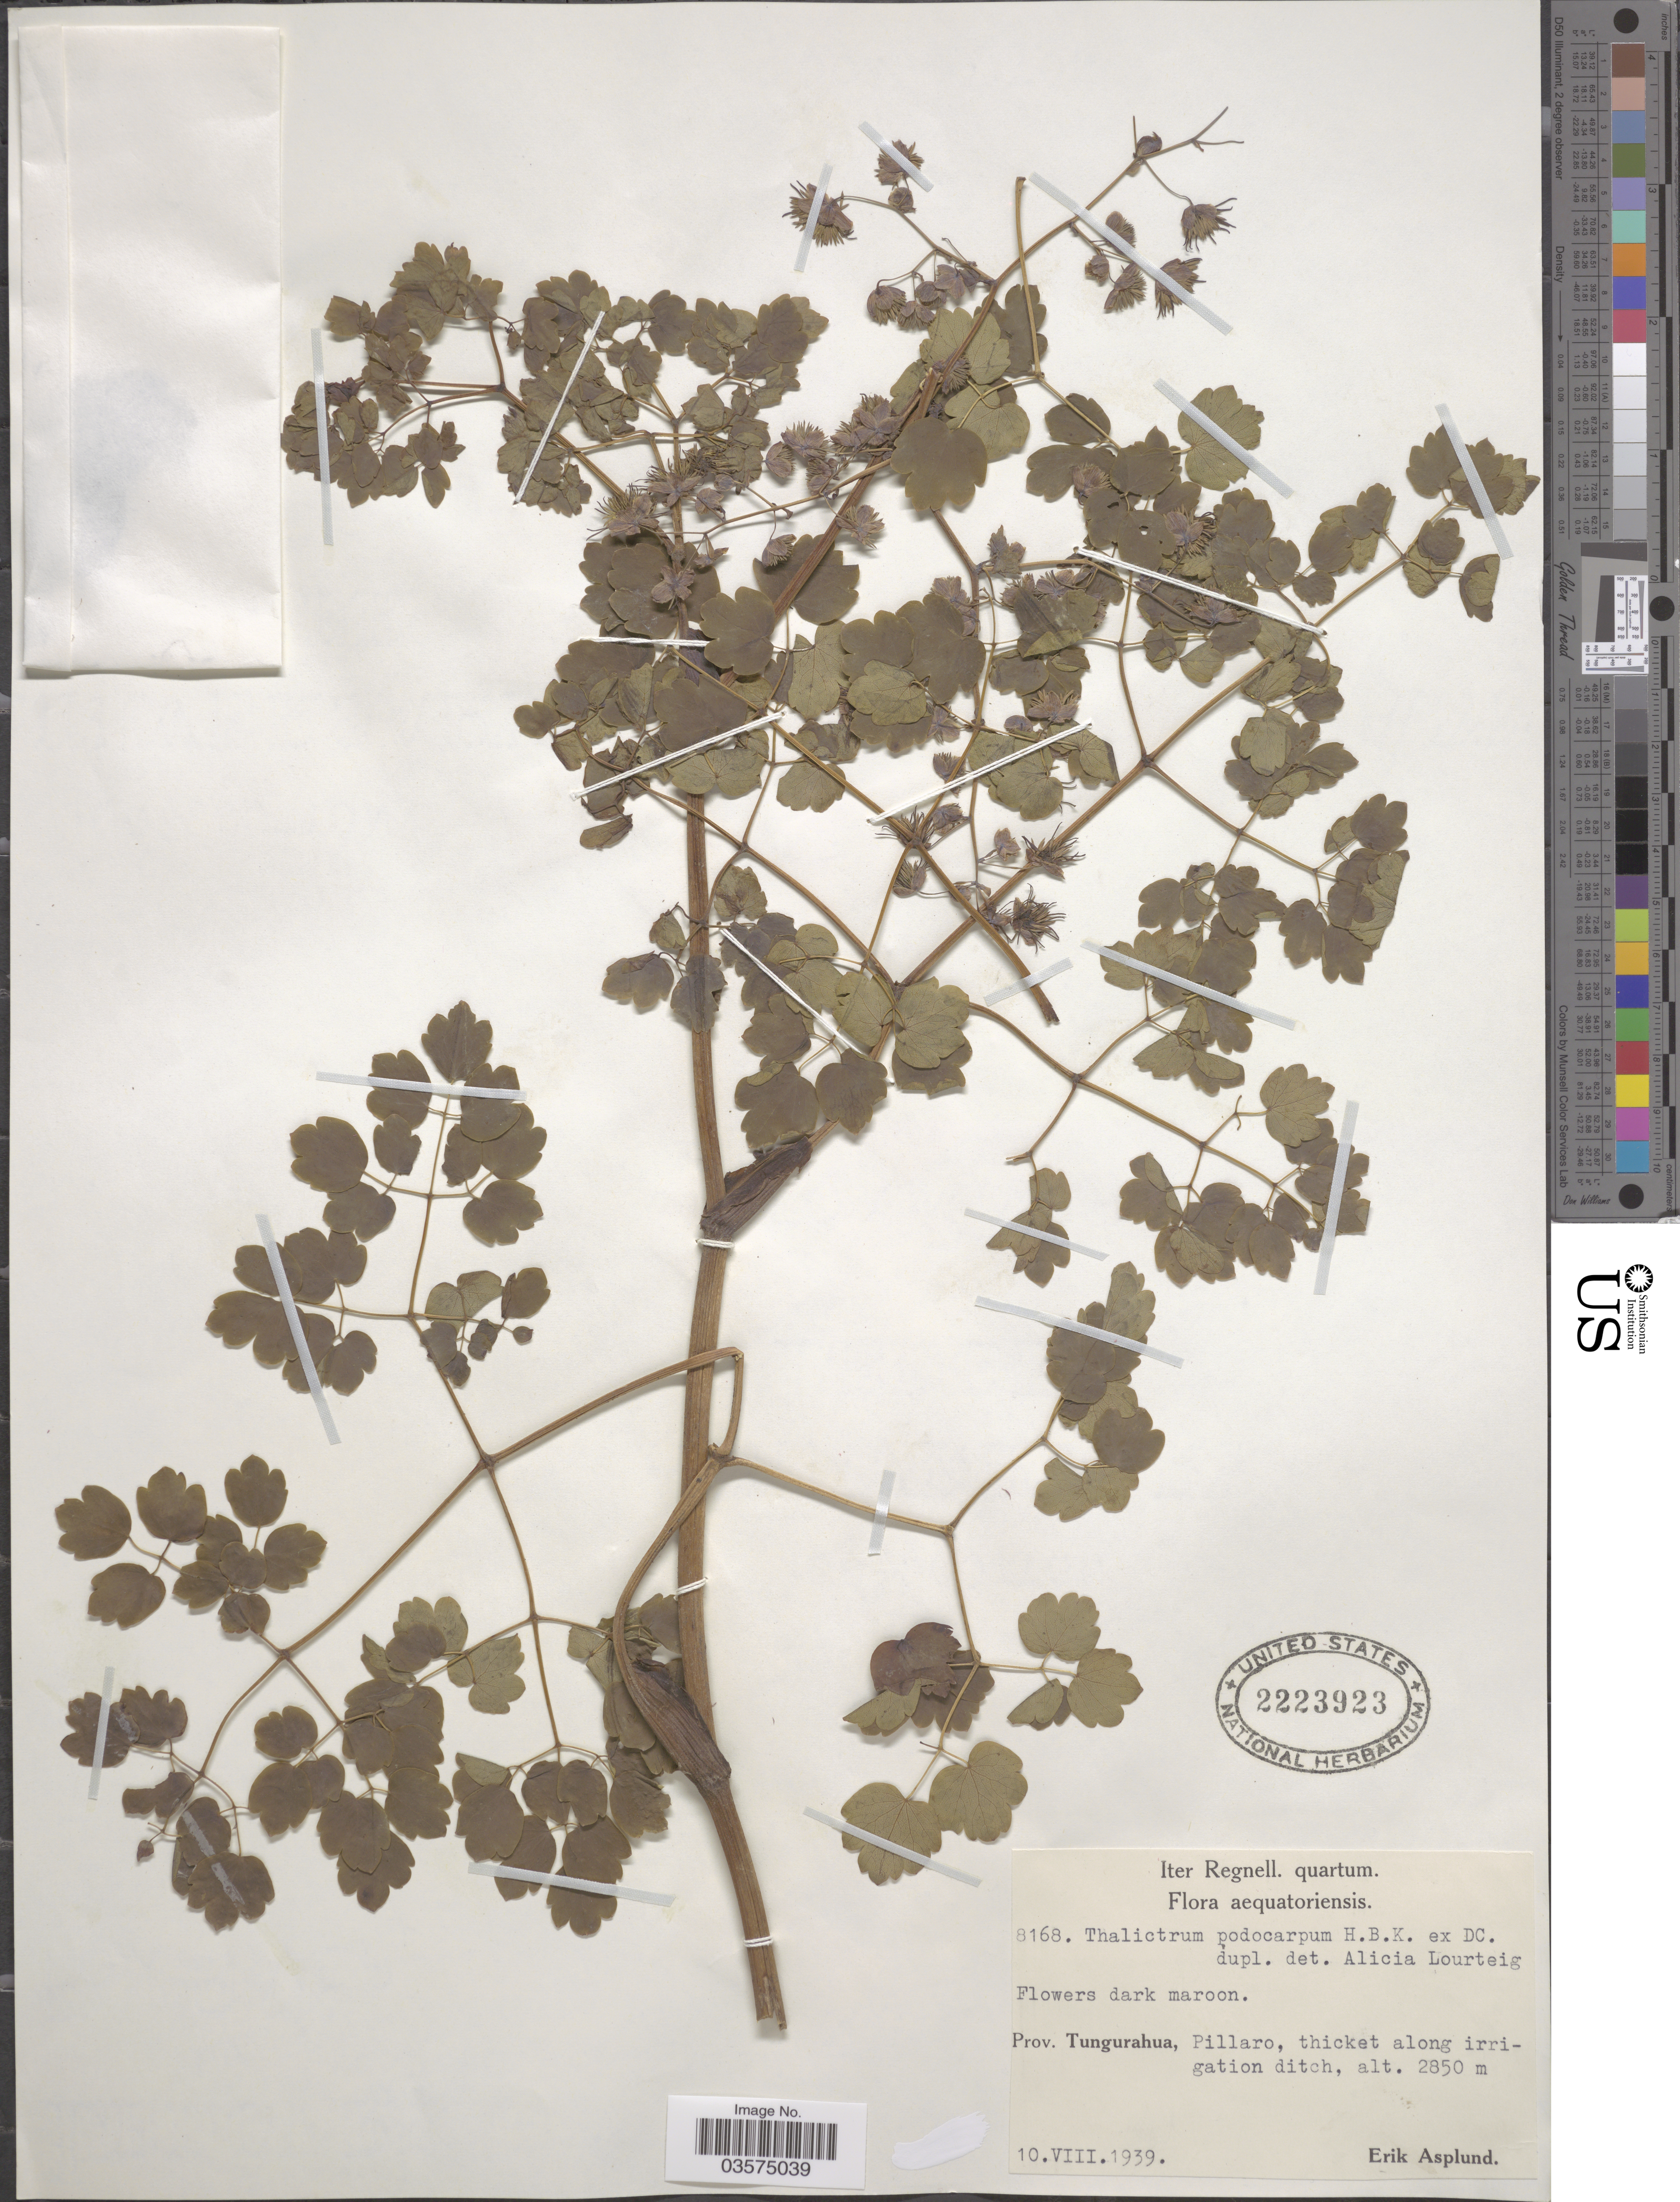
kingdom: Plantae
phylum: Tracheophyta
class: Magnoliopsida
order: Ranunculales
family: Ranunculaceae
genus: Thalictrum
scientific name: Thalictrum podocarpum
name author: Kunth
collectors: E. Asplund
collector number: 8168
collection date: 1939-08-10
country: Ecuador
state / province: Tungurahua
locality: Aequatoriensis. Pillaro, thicket along irrigation ditch.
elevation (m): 2850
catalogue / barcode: US 2223923